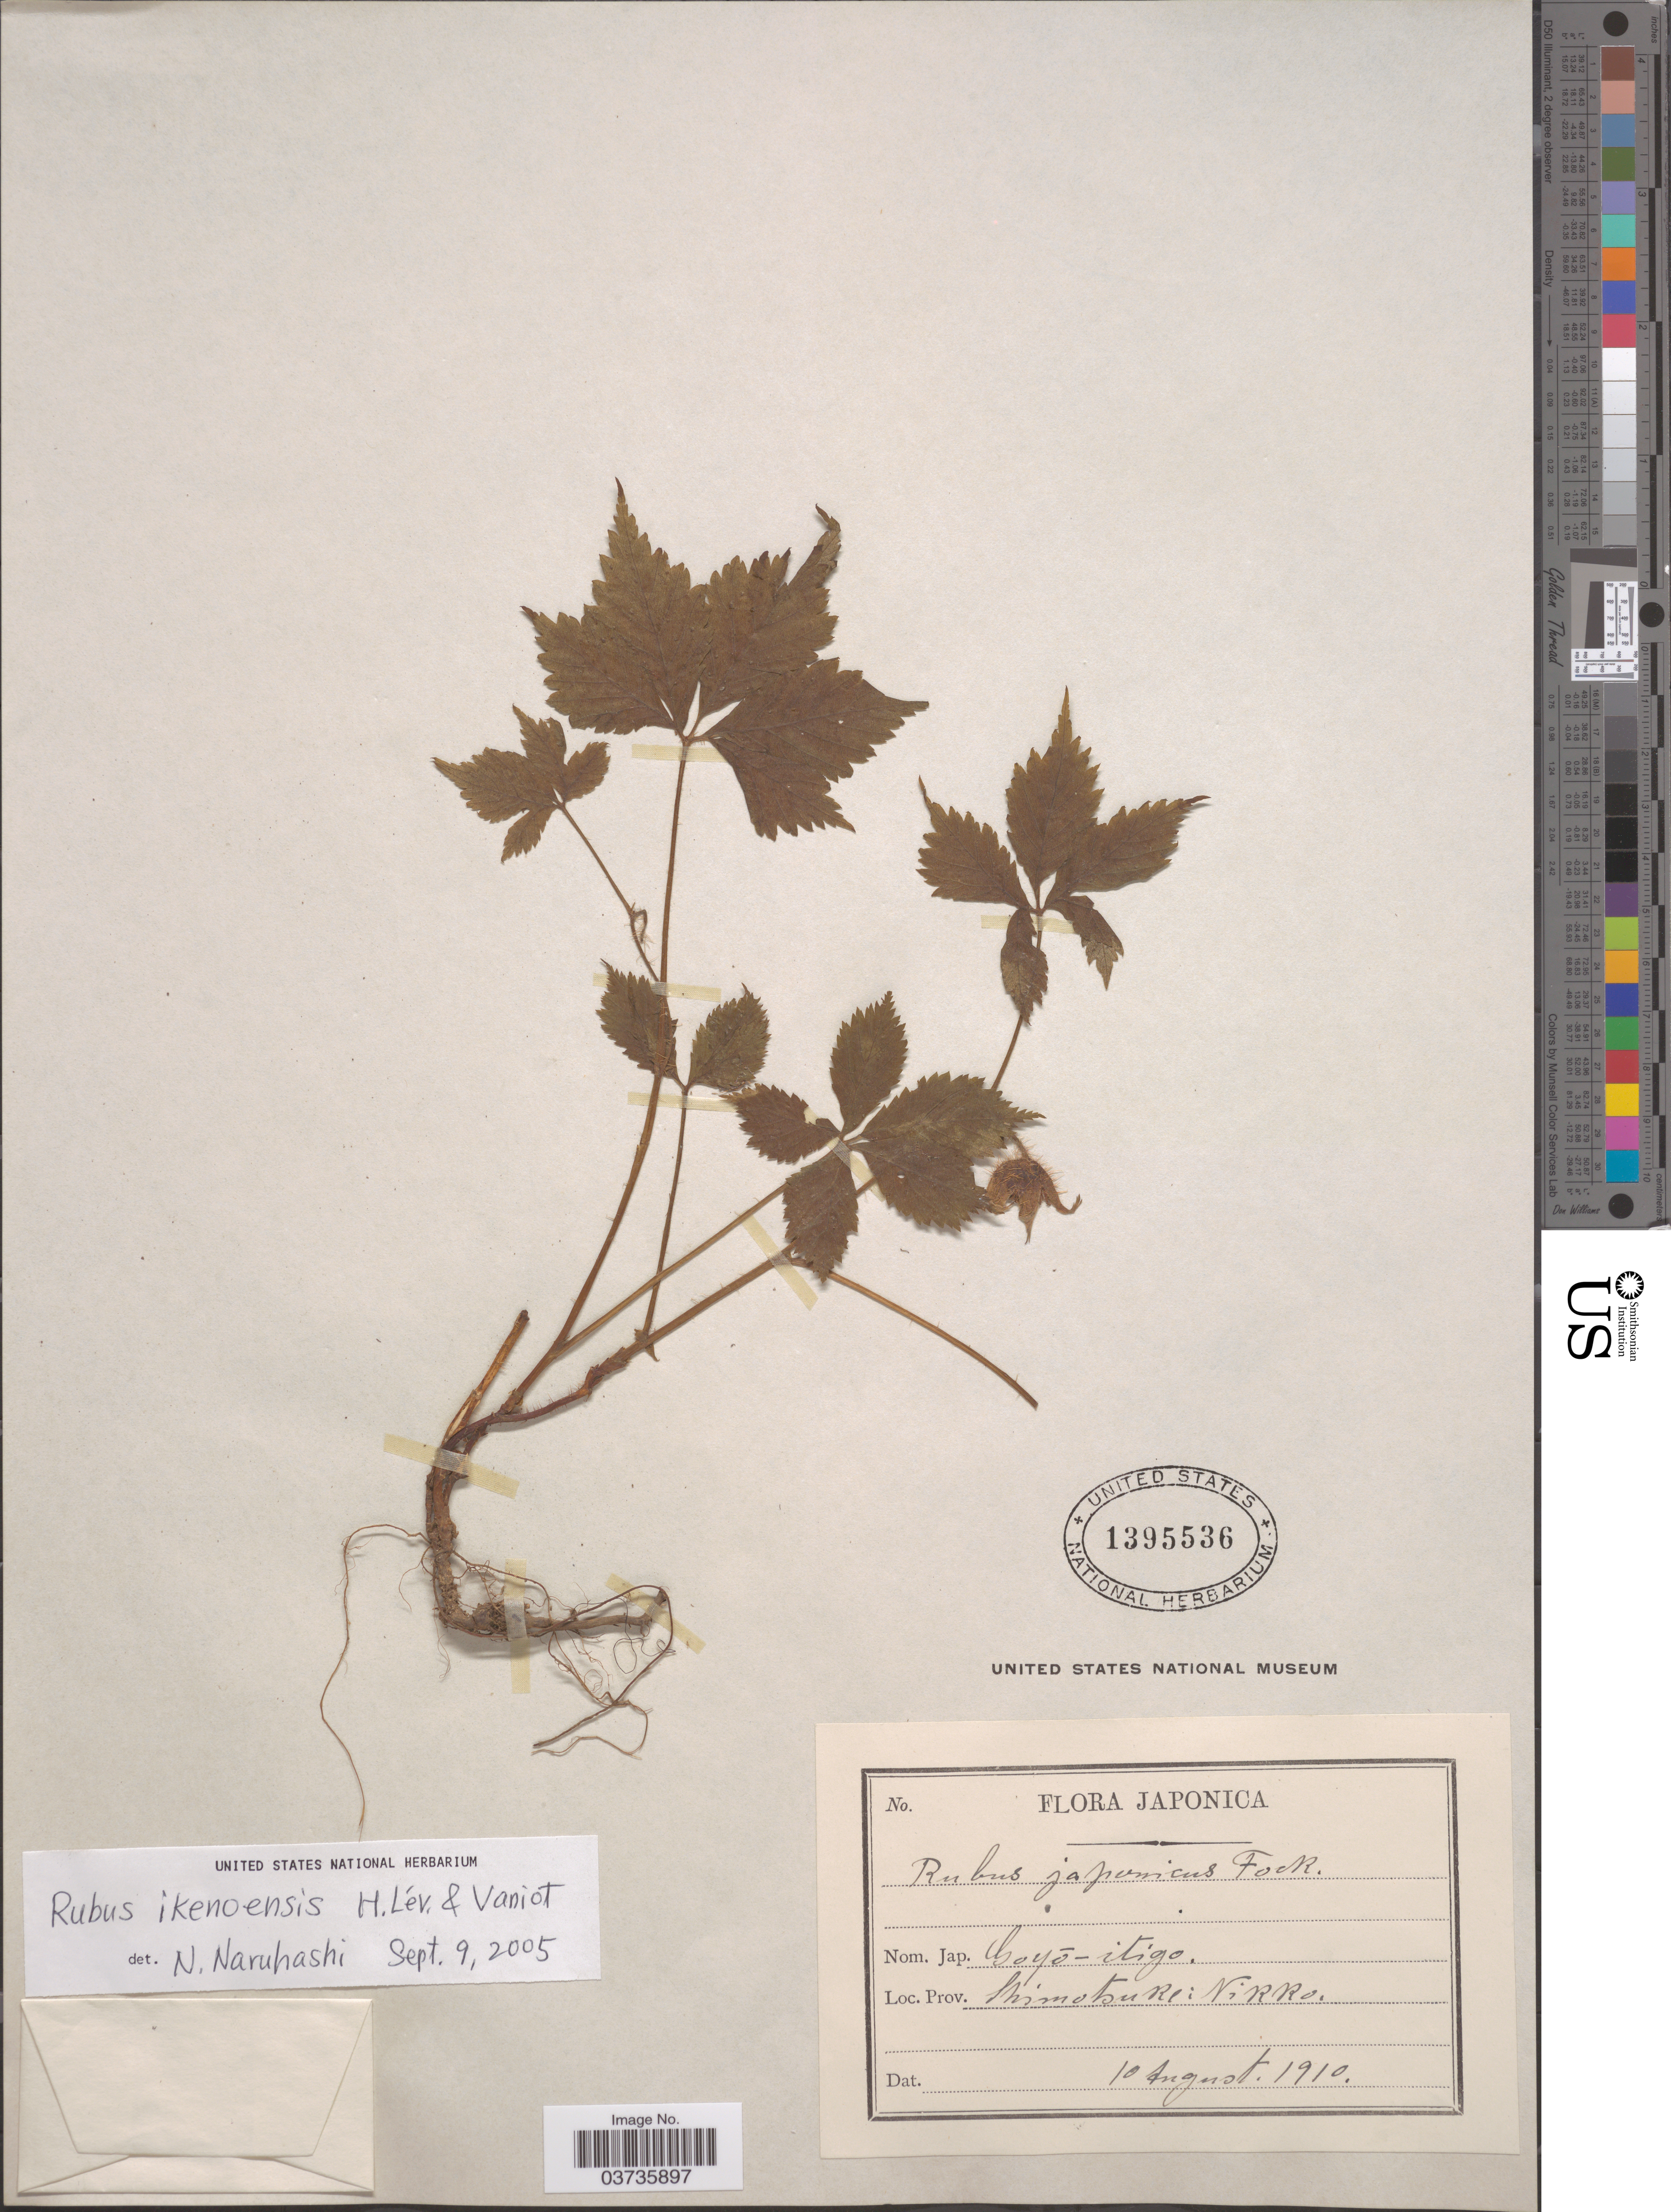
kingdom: Plantae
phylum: Tracheophyta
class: Magnoliopsida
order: Rosales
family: Rosaceae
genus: Rubus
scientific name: Rubus ikenoensis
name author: H. Lév. & Vaniot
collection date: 1910-08-10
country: Japan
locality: Prov. Shimotsuke: Nikko.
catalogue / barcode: US 1395536